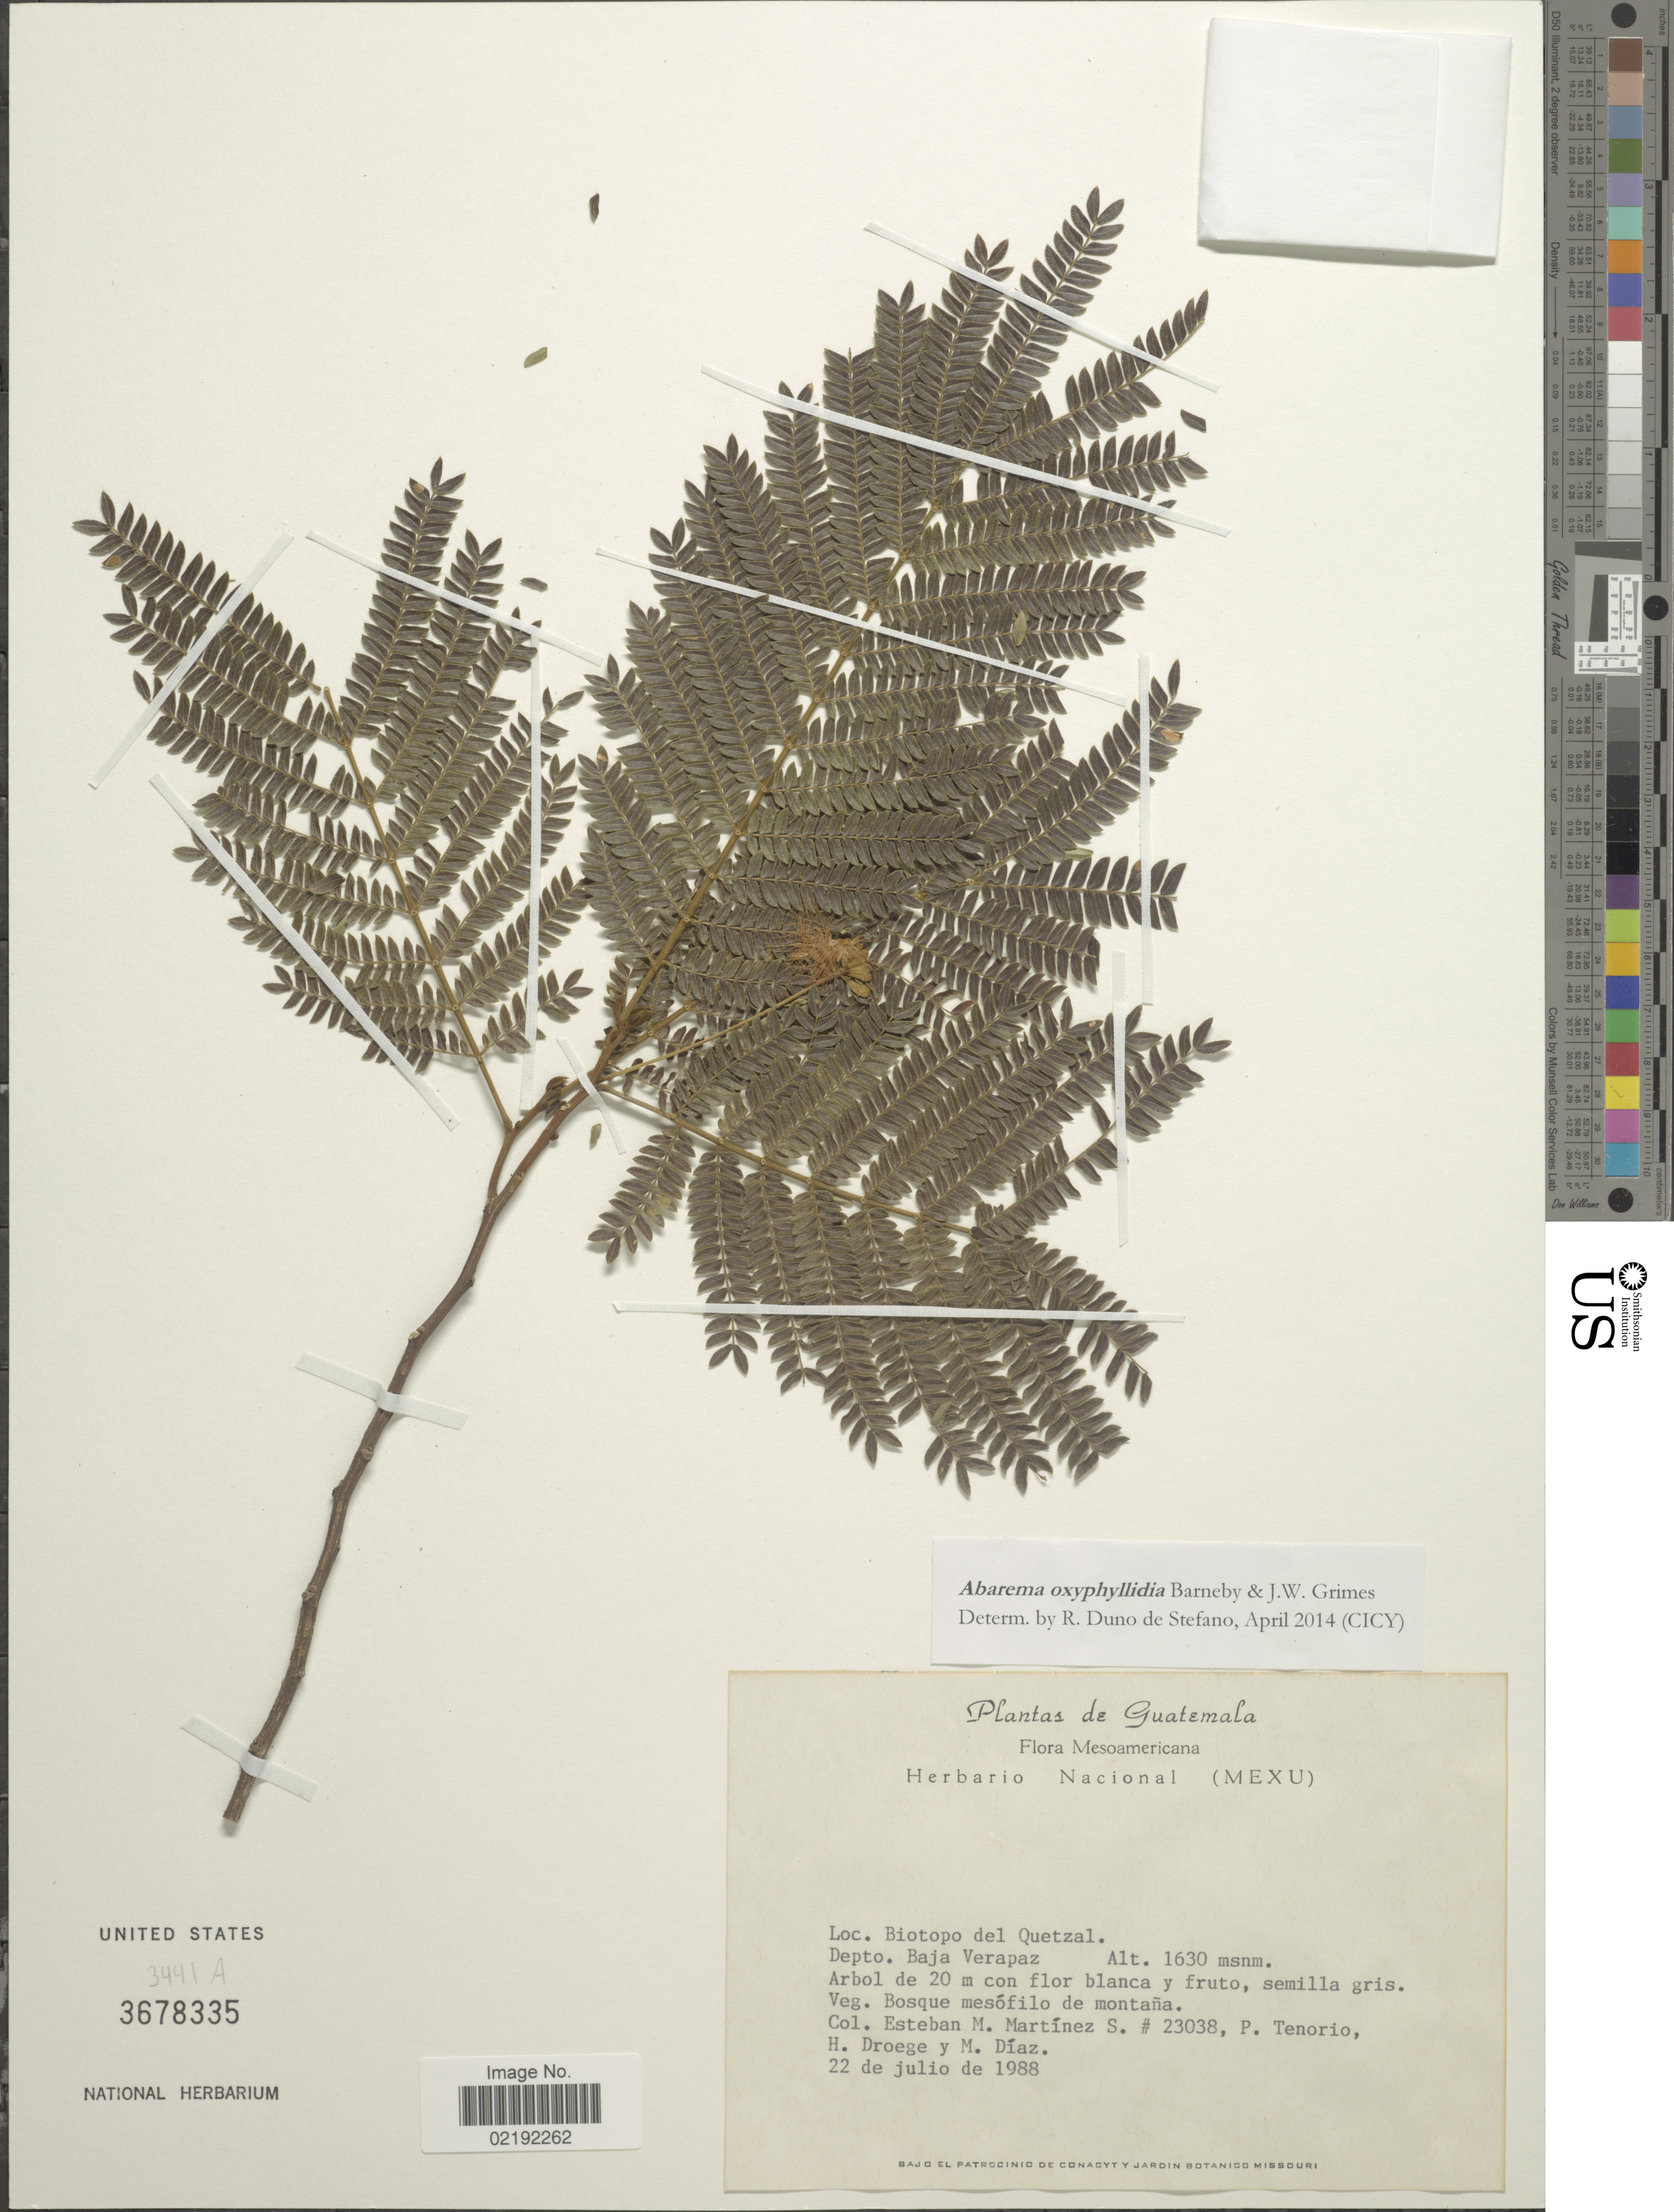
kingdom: Plantae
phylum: Tracheophyta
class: Magnoliopsida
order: Fabales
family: Fabaceae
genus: Abarema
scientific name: Abarema oxyphyllidia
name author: Barneby & J.W. Grimes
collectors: E. M. Martínez S., Tenorio, P., H. Droege & M. Díaz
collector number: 23038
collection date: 1988-07-22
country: Guatemala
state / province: Baja Verapaz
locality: Biotopo del Quetzal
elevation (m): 1630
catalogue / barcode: US 3678335